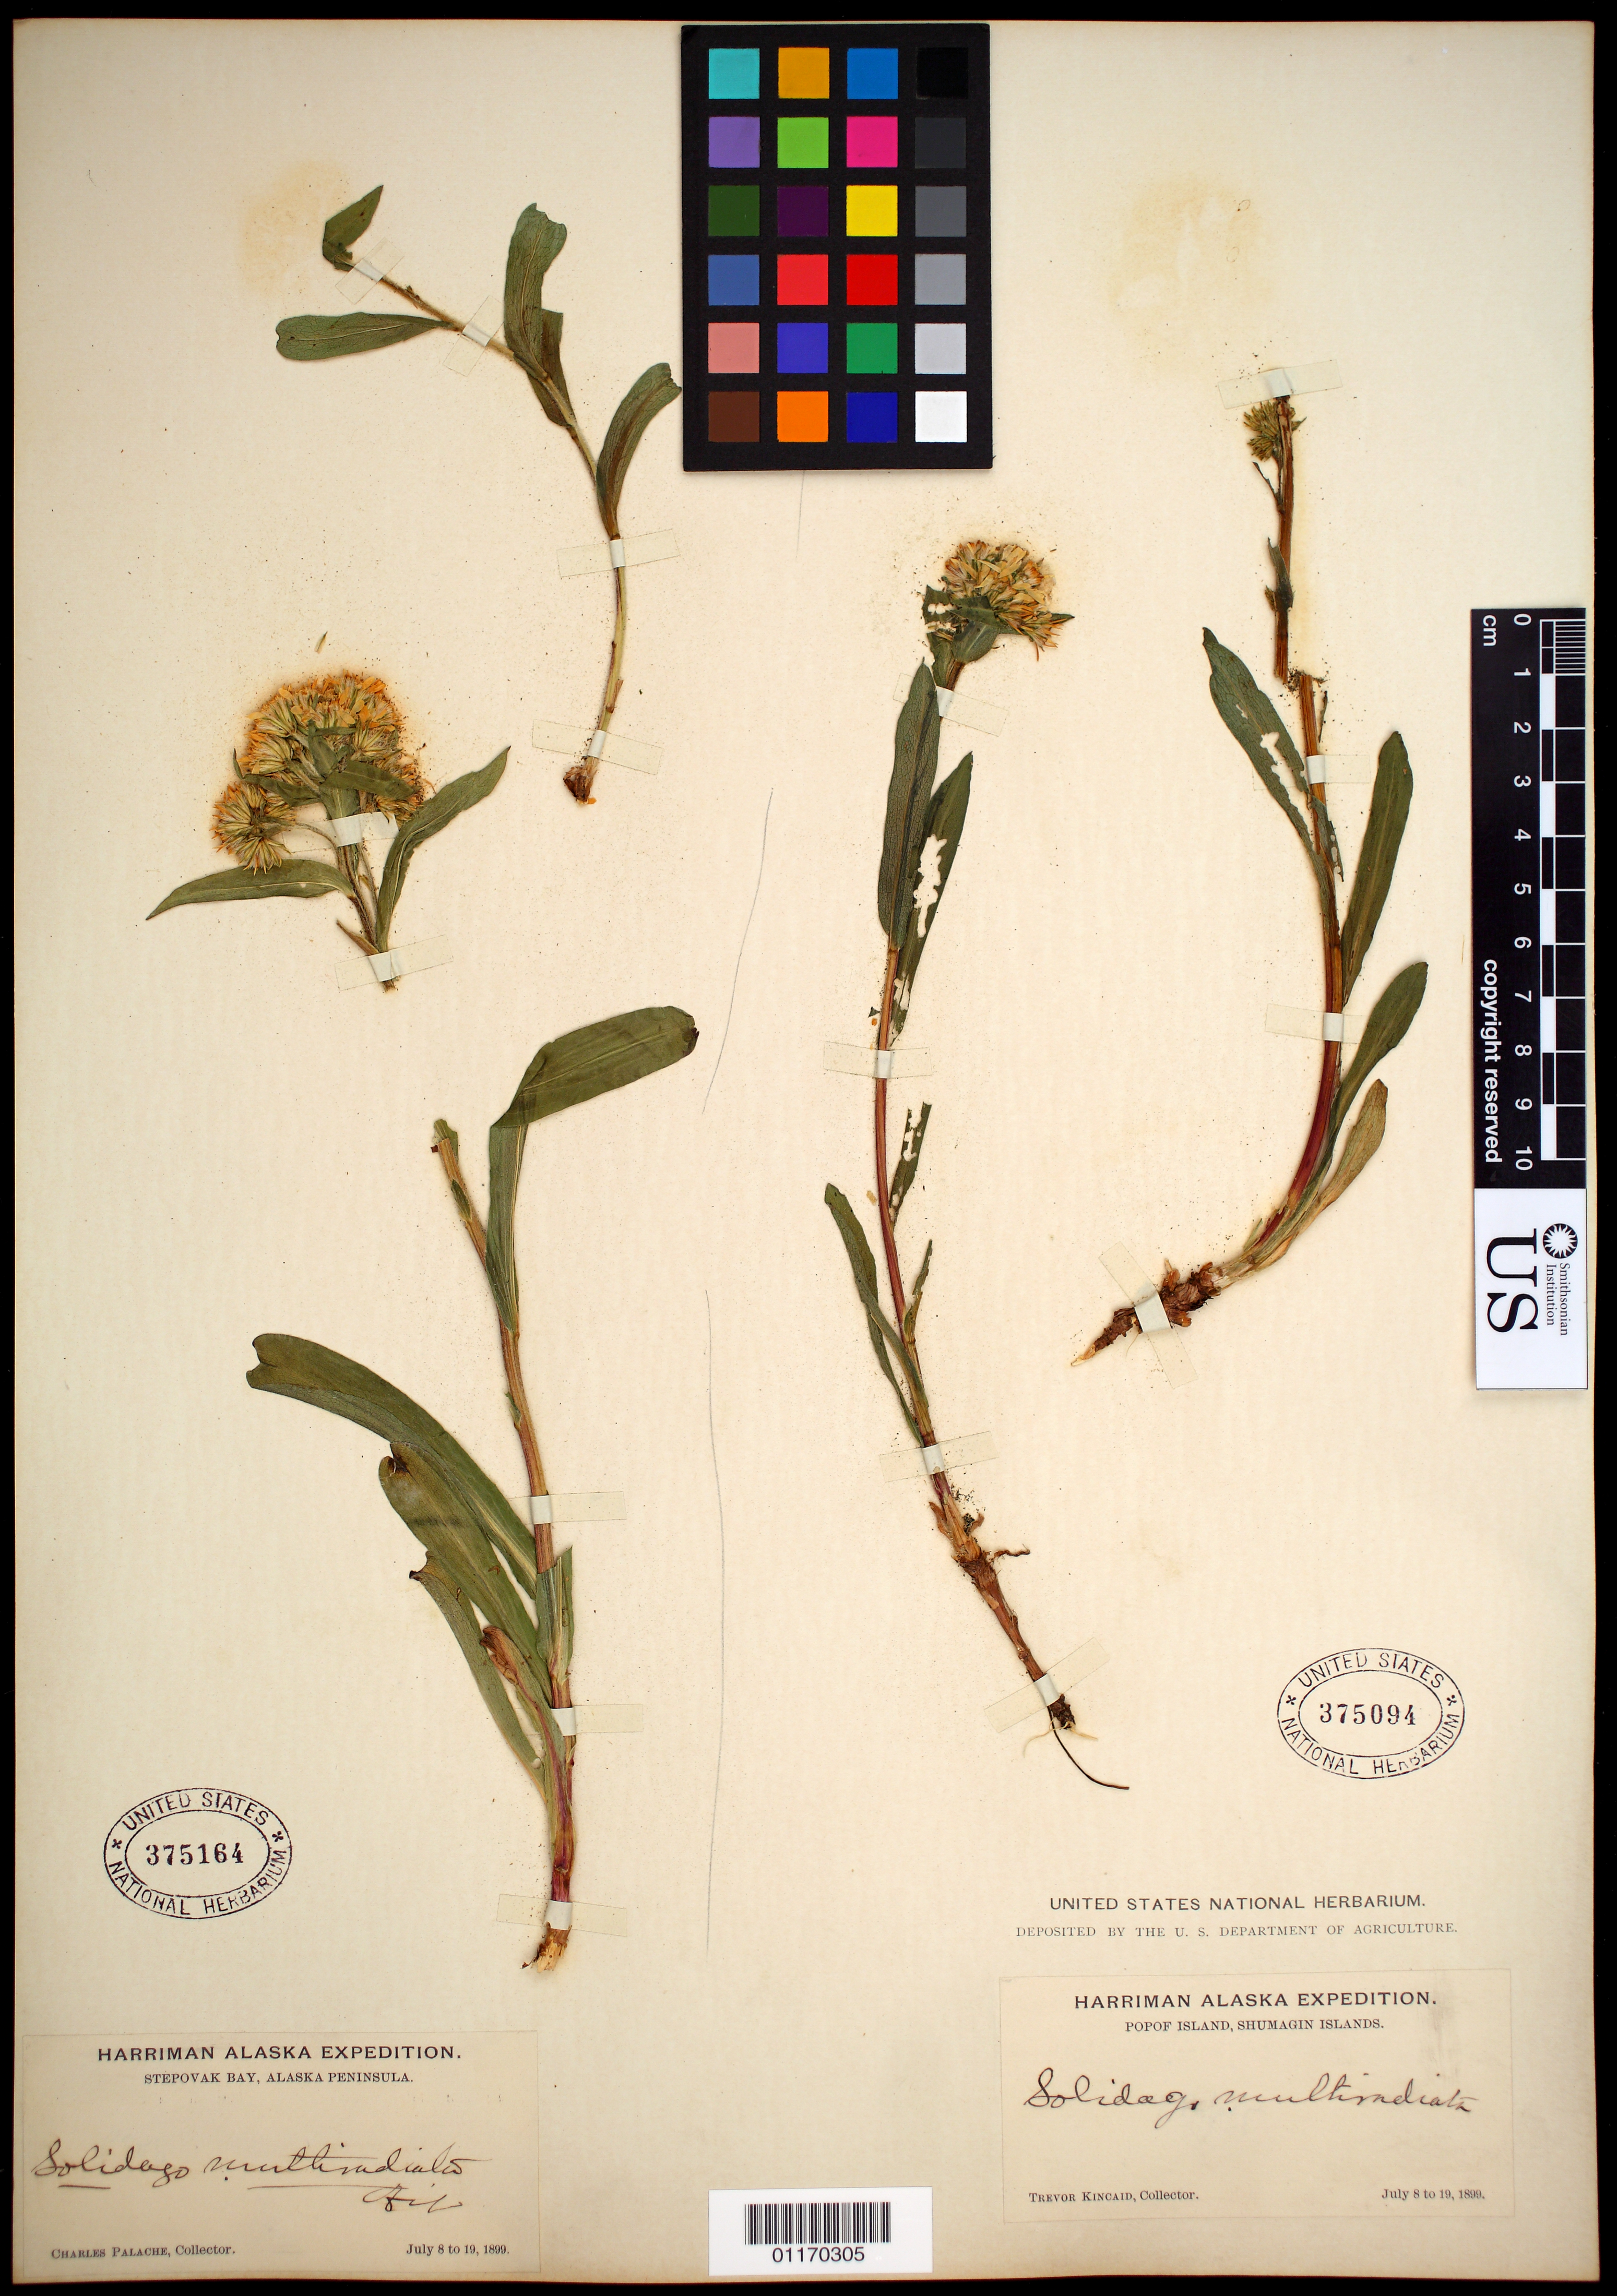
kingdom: Plantae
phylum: Tracheophyta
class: Magnoliopsida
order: Asterales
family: Asteraceae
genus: Solidago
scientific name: Solidago multiradiata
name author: Aiton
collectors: C. Palache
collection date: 1899-07-08/1899-07-19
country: United States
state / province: Alaska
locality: Stepovak Bay, Alaska Peninsula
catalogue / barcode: US 375164